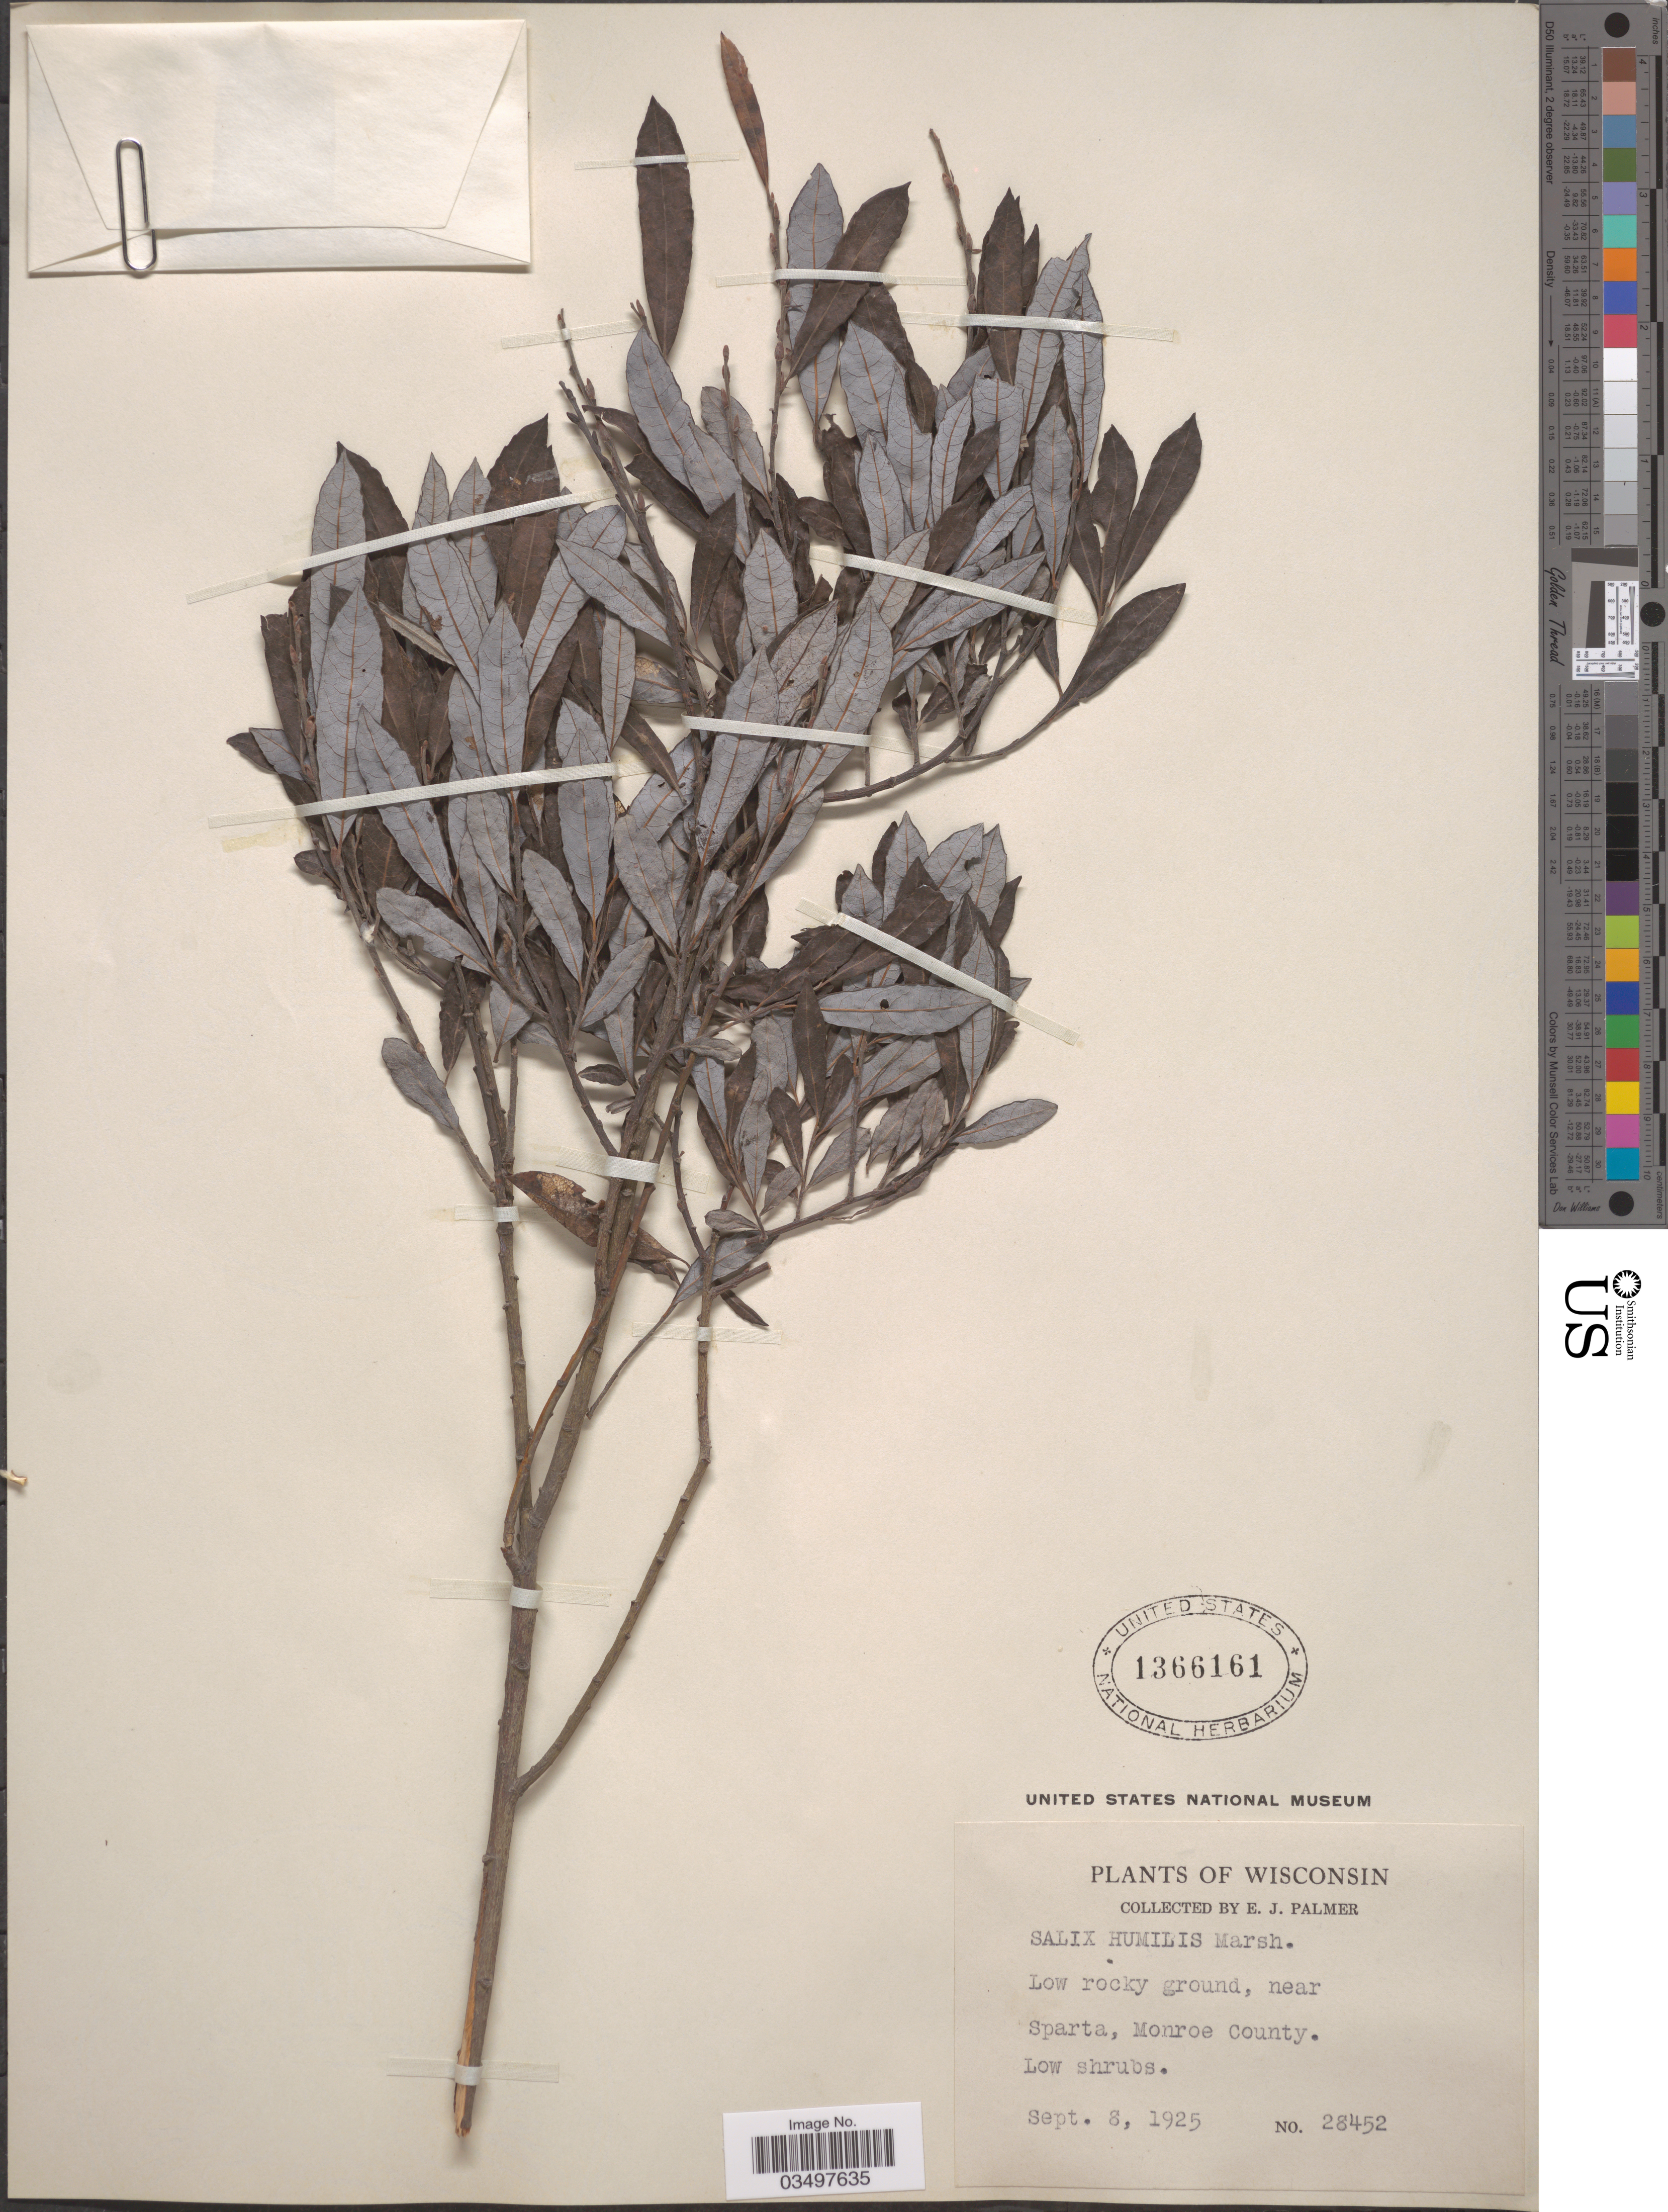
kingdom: Plantae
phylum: Tracheophyta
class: Magnoliopsida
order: Malpighiales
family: Salicaceae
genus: Salix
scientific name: Salix humilis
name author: Marshall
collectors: E. J. Palmer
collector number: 28452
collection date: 1925-09-08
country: United States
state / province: Wisconsin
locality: Low rocky ground, near Sparta, Monroe County.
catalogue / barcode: US 1366161